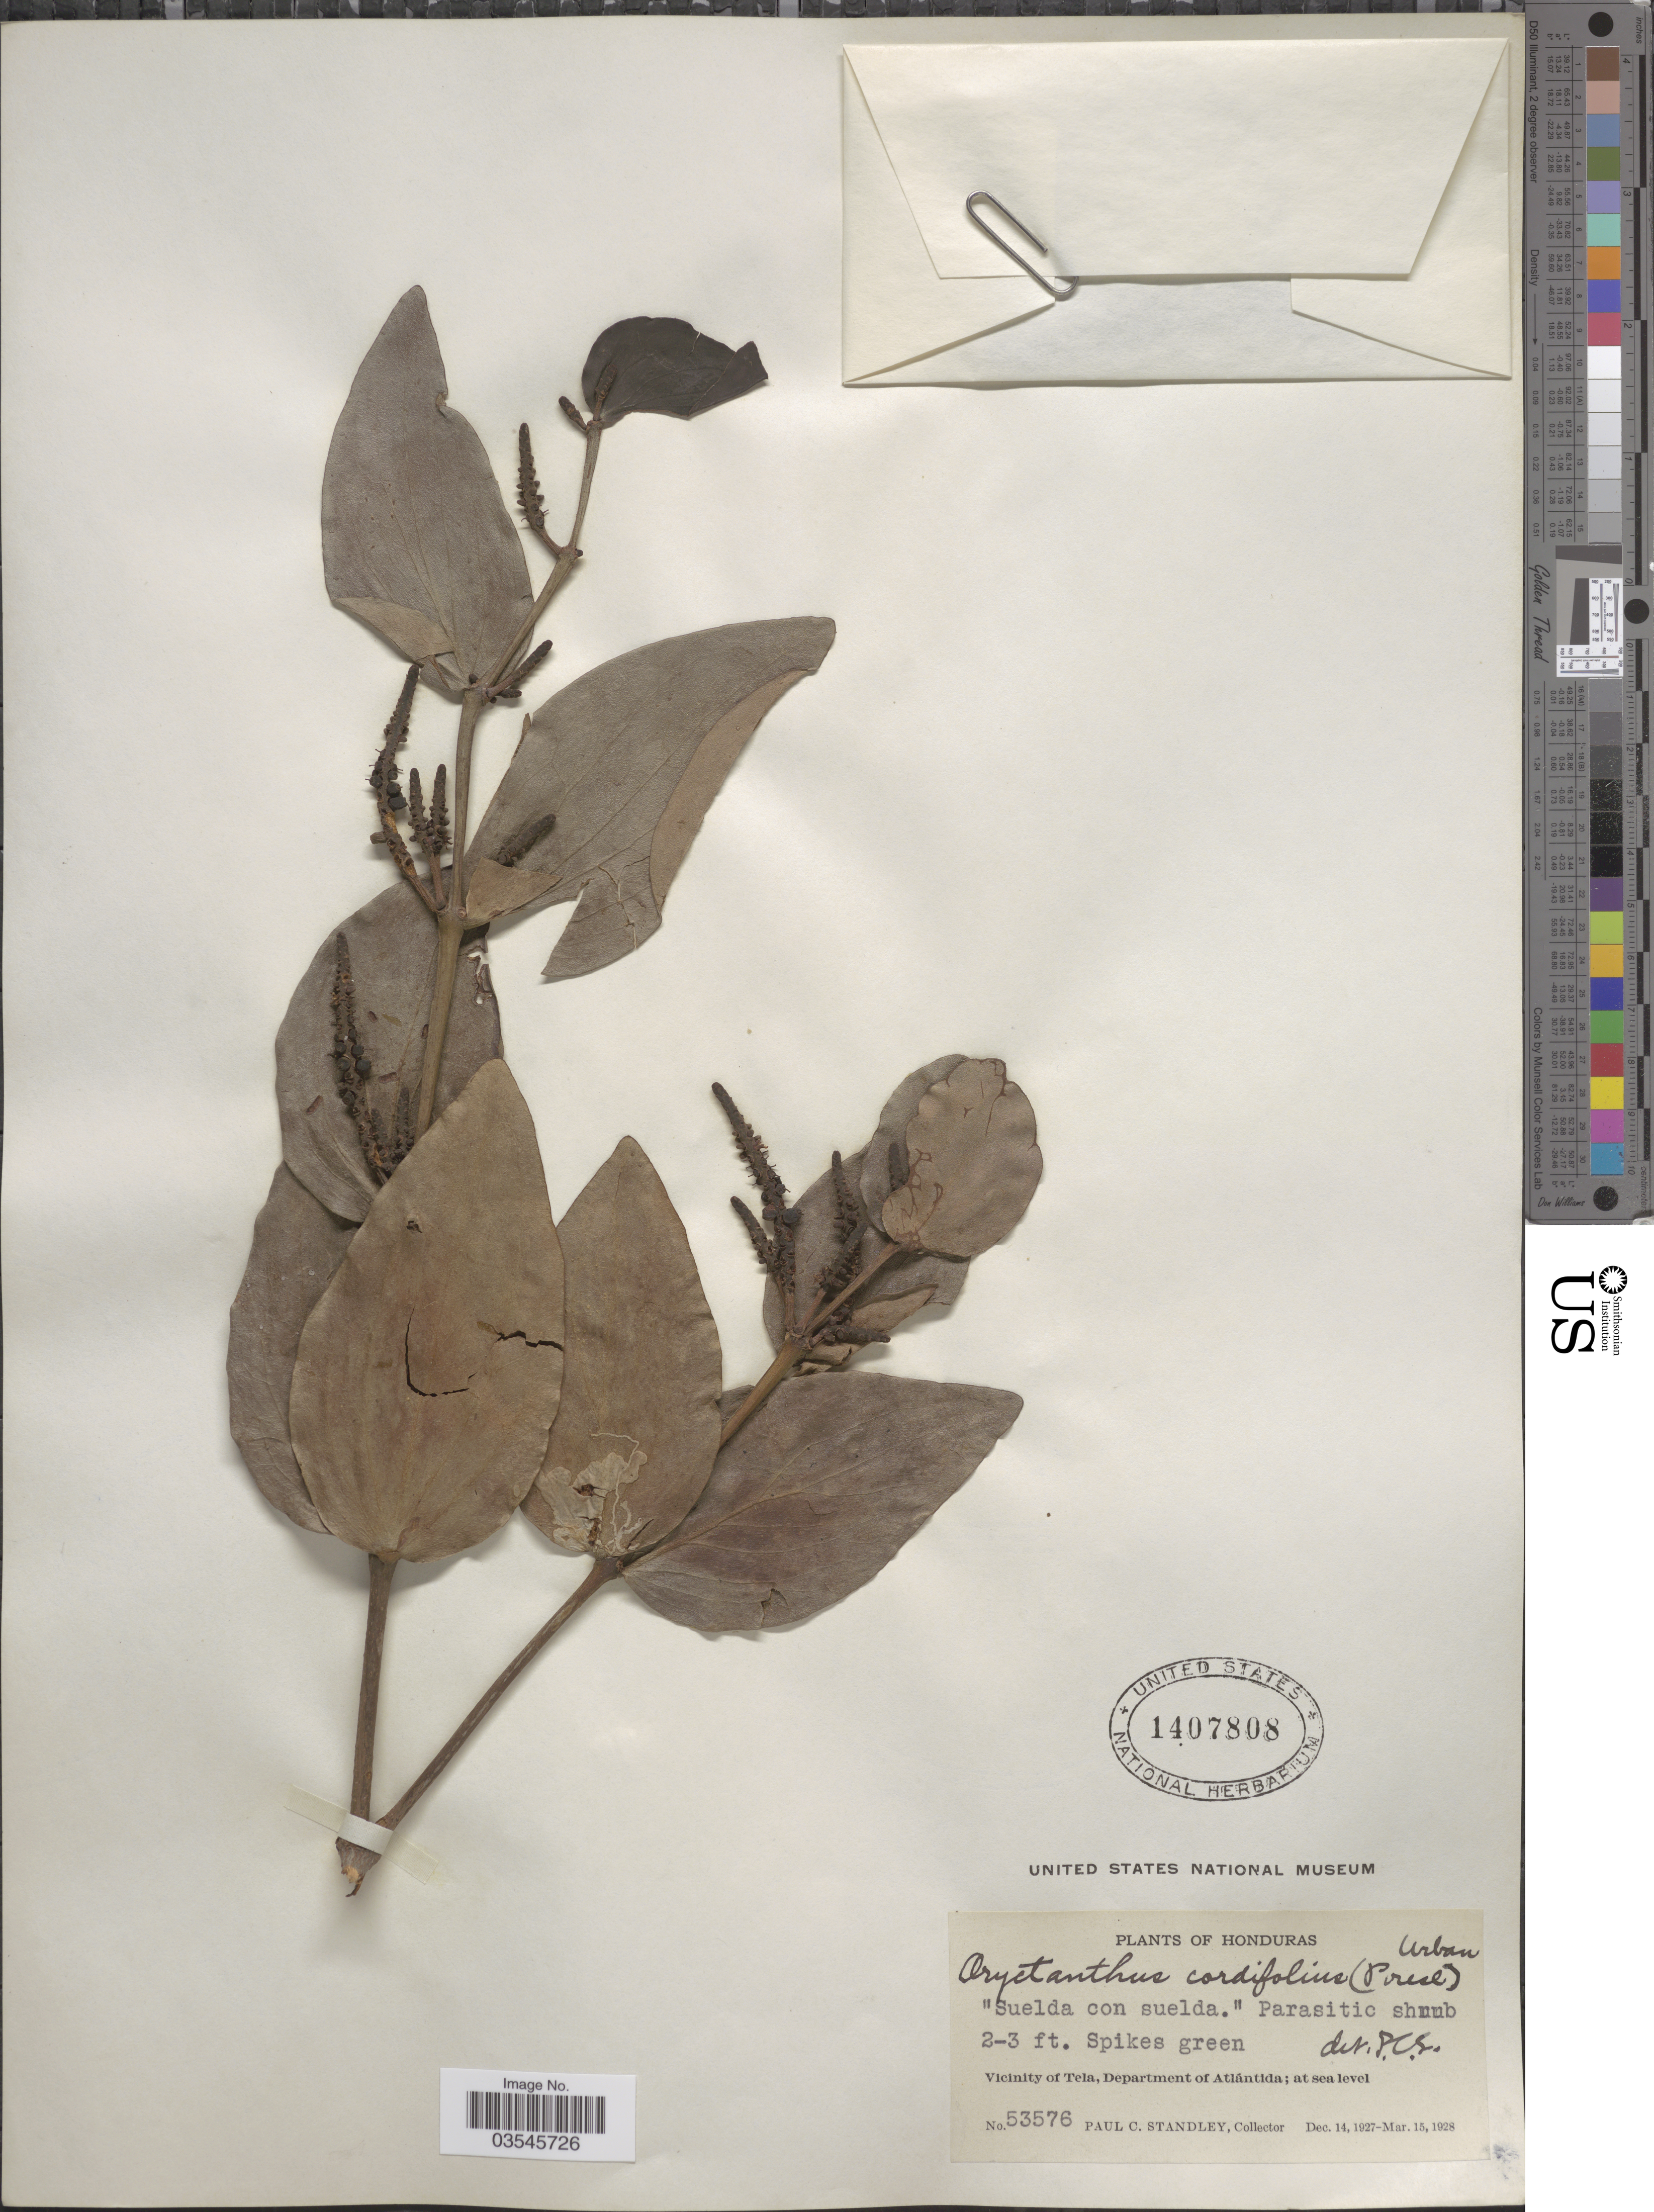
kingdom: Plantae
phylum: Tracheophyta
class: Magnoliopsida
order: Santalales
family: Loranthaceae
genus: Oryctanthus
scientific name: Oryctanthus cordifolius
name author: (C. Presl) Urb.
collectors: P. C. Standley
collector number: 53576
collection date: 1927-12-14/1928-03-15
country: Honduras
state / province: Atlántida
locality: Vicinity of Tela, Department of Atlántida.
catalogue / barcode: US 1407808